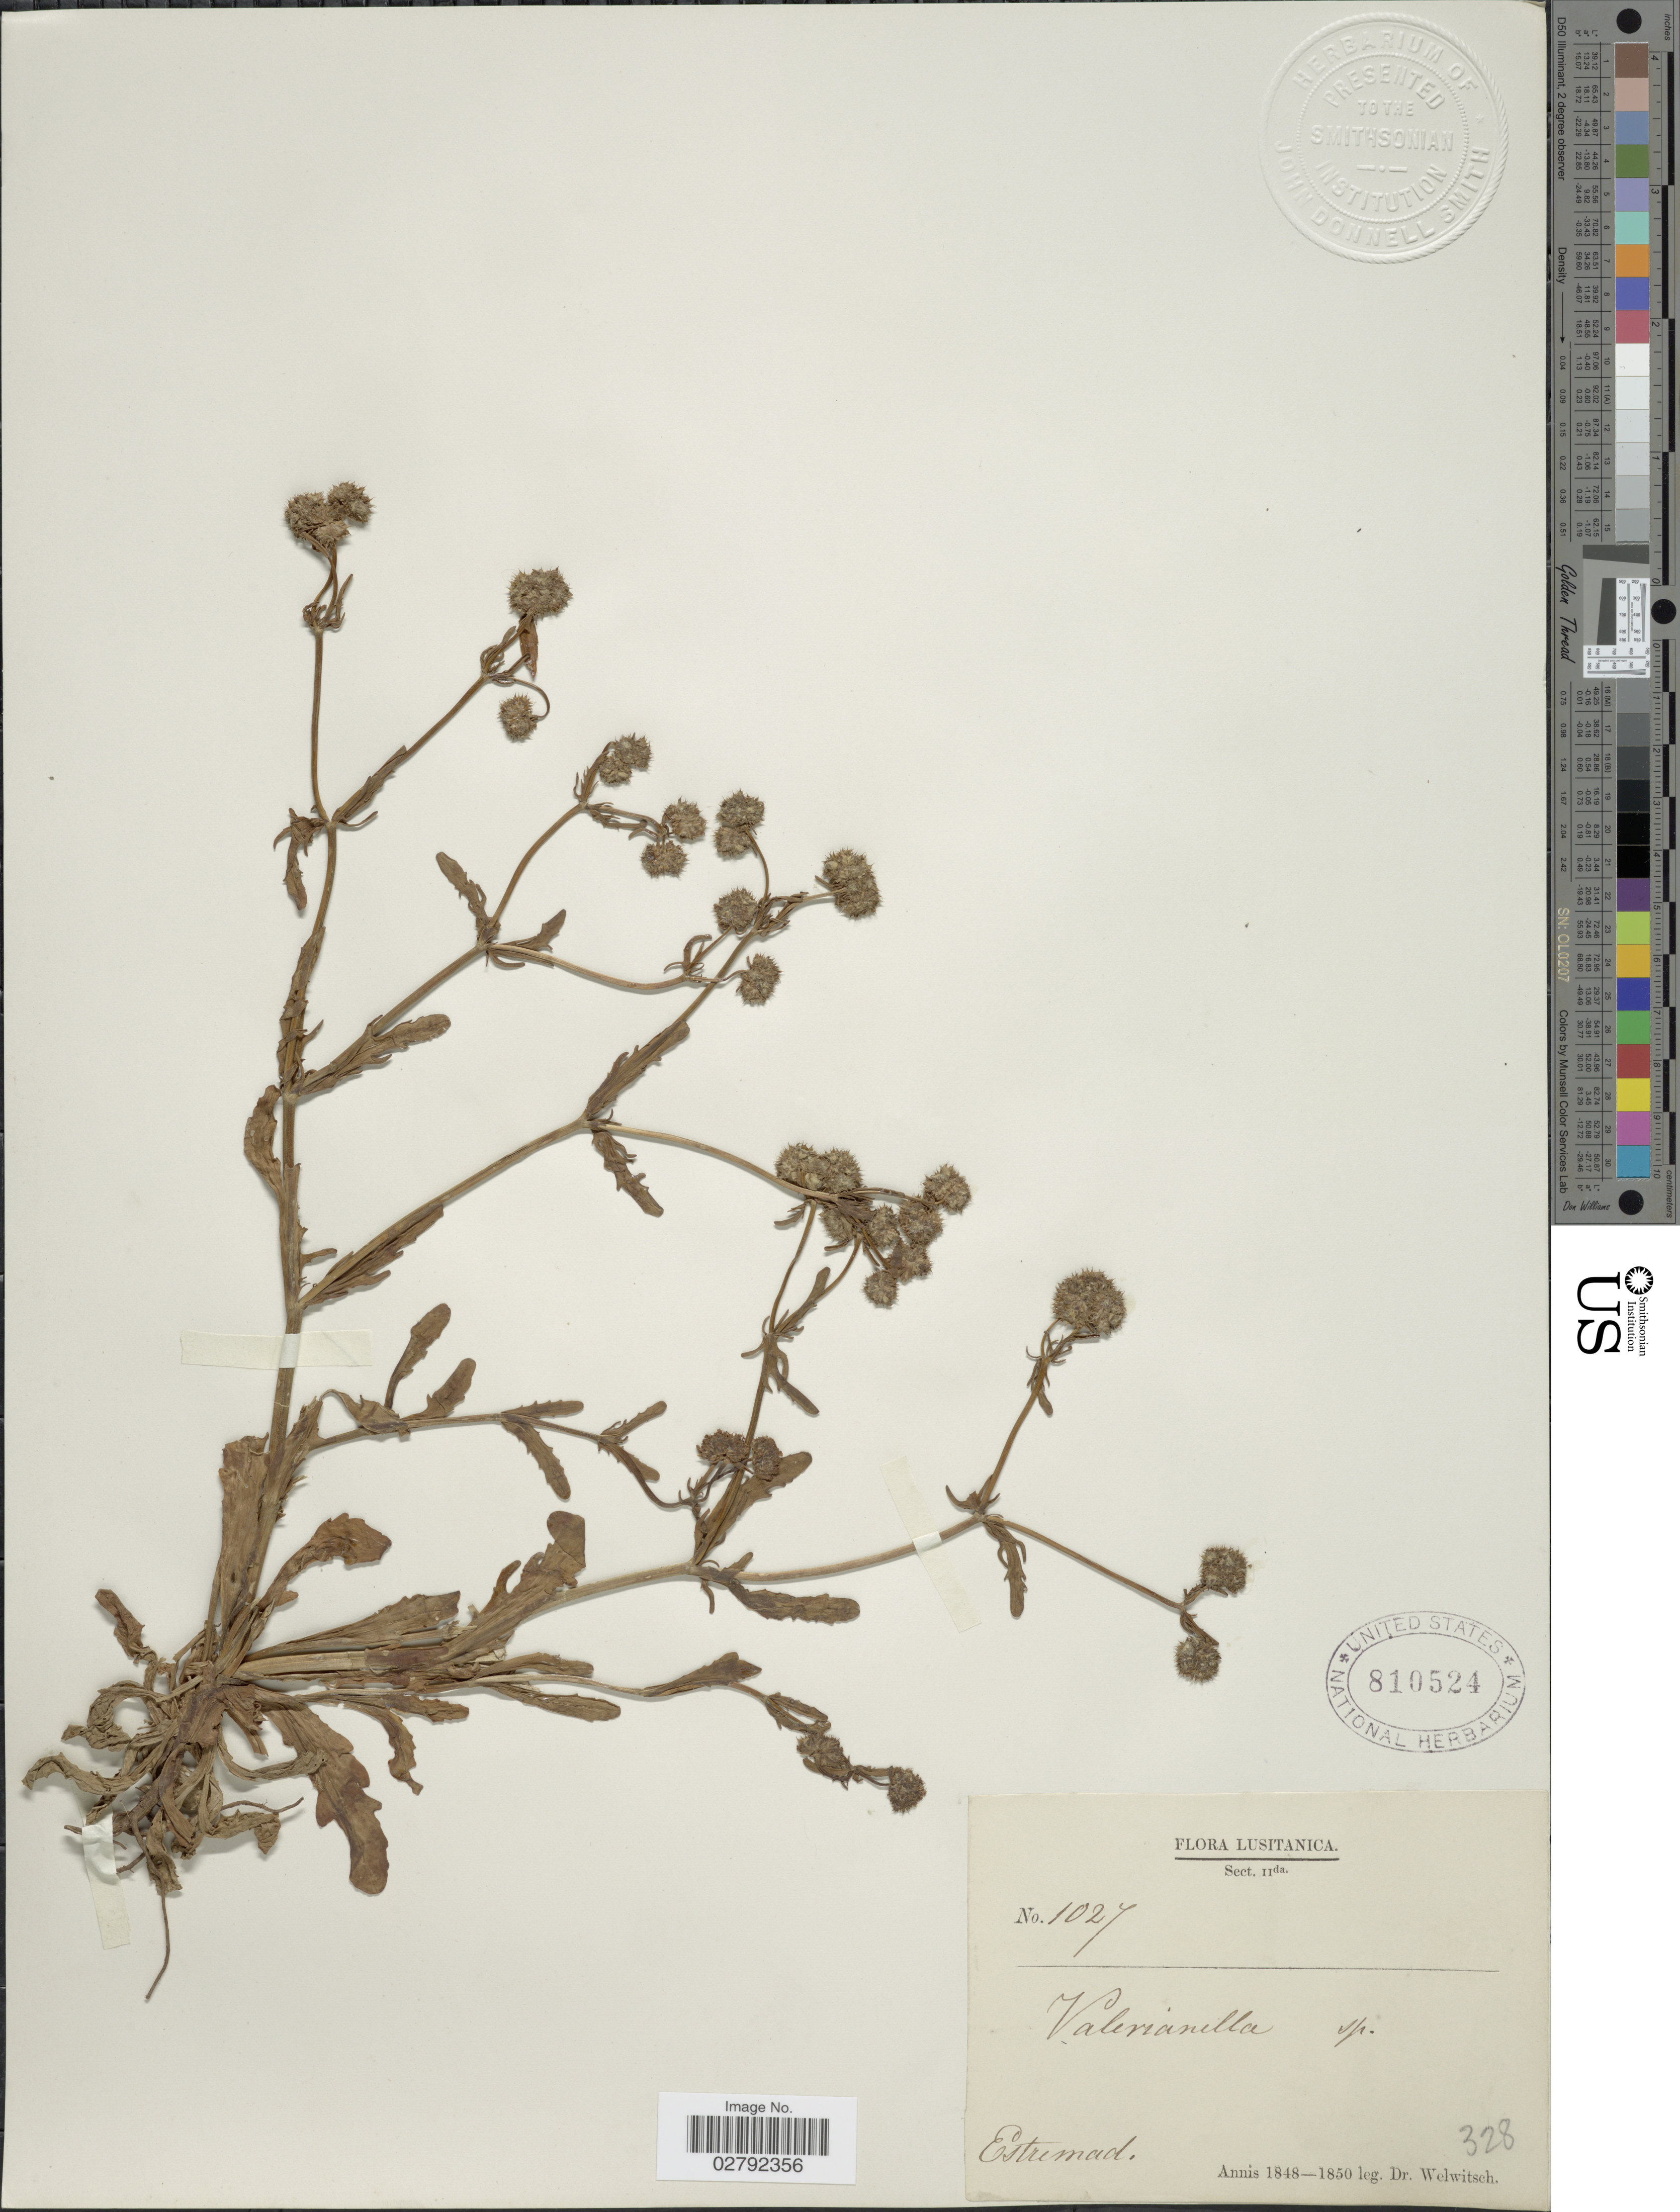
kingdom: Plantae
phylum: Tracheophyta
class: Magnoliopsida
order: Dipsacales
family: Caprifoliaceae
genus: Valerianella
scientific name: Valerianella sp.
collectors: -. Welwitsch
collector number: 1027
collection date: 1848/1850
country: Portugal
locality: Lusitanica, Estremad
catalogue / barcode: US 810524